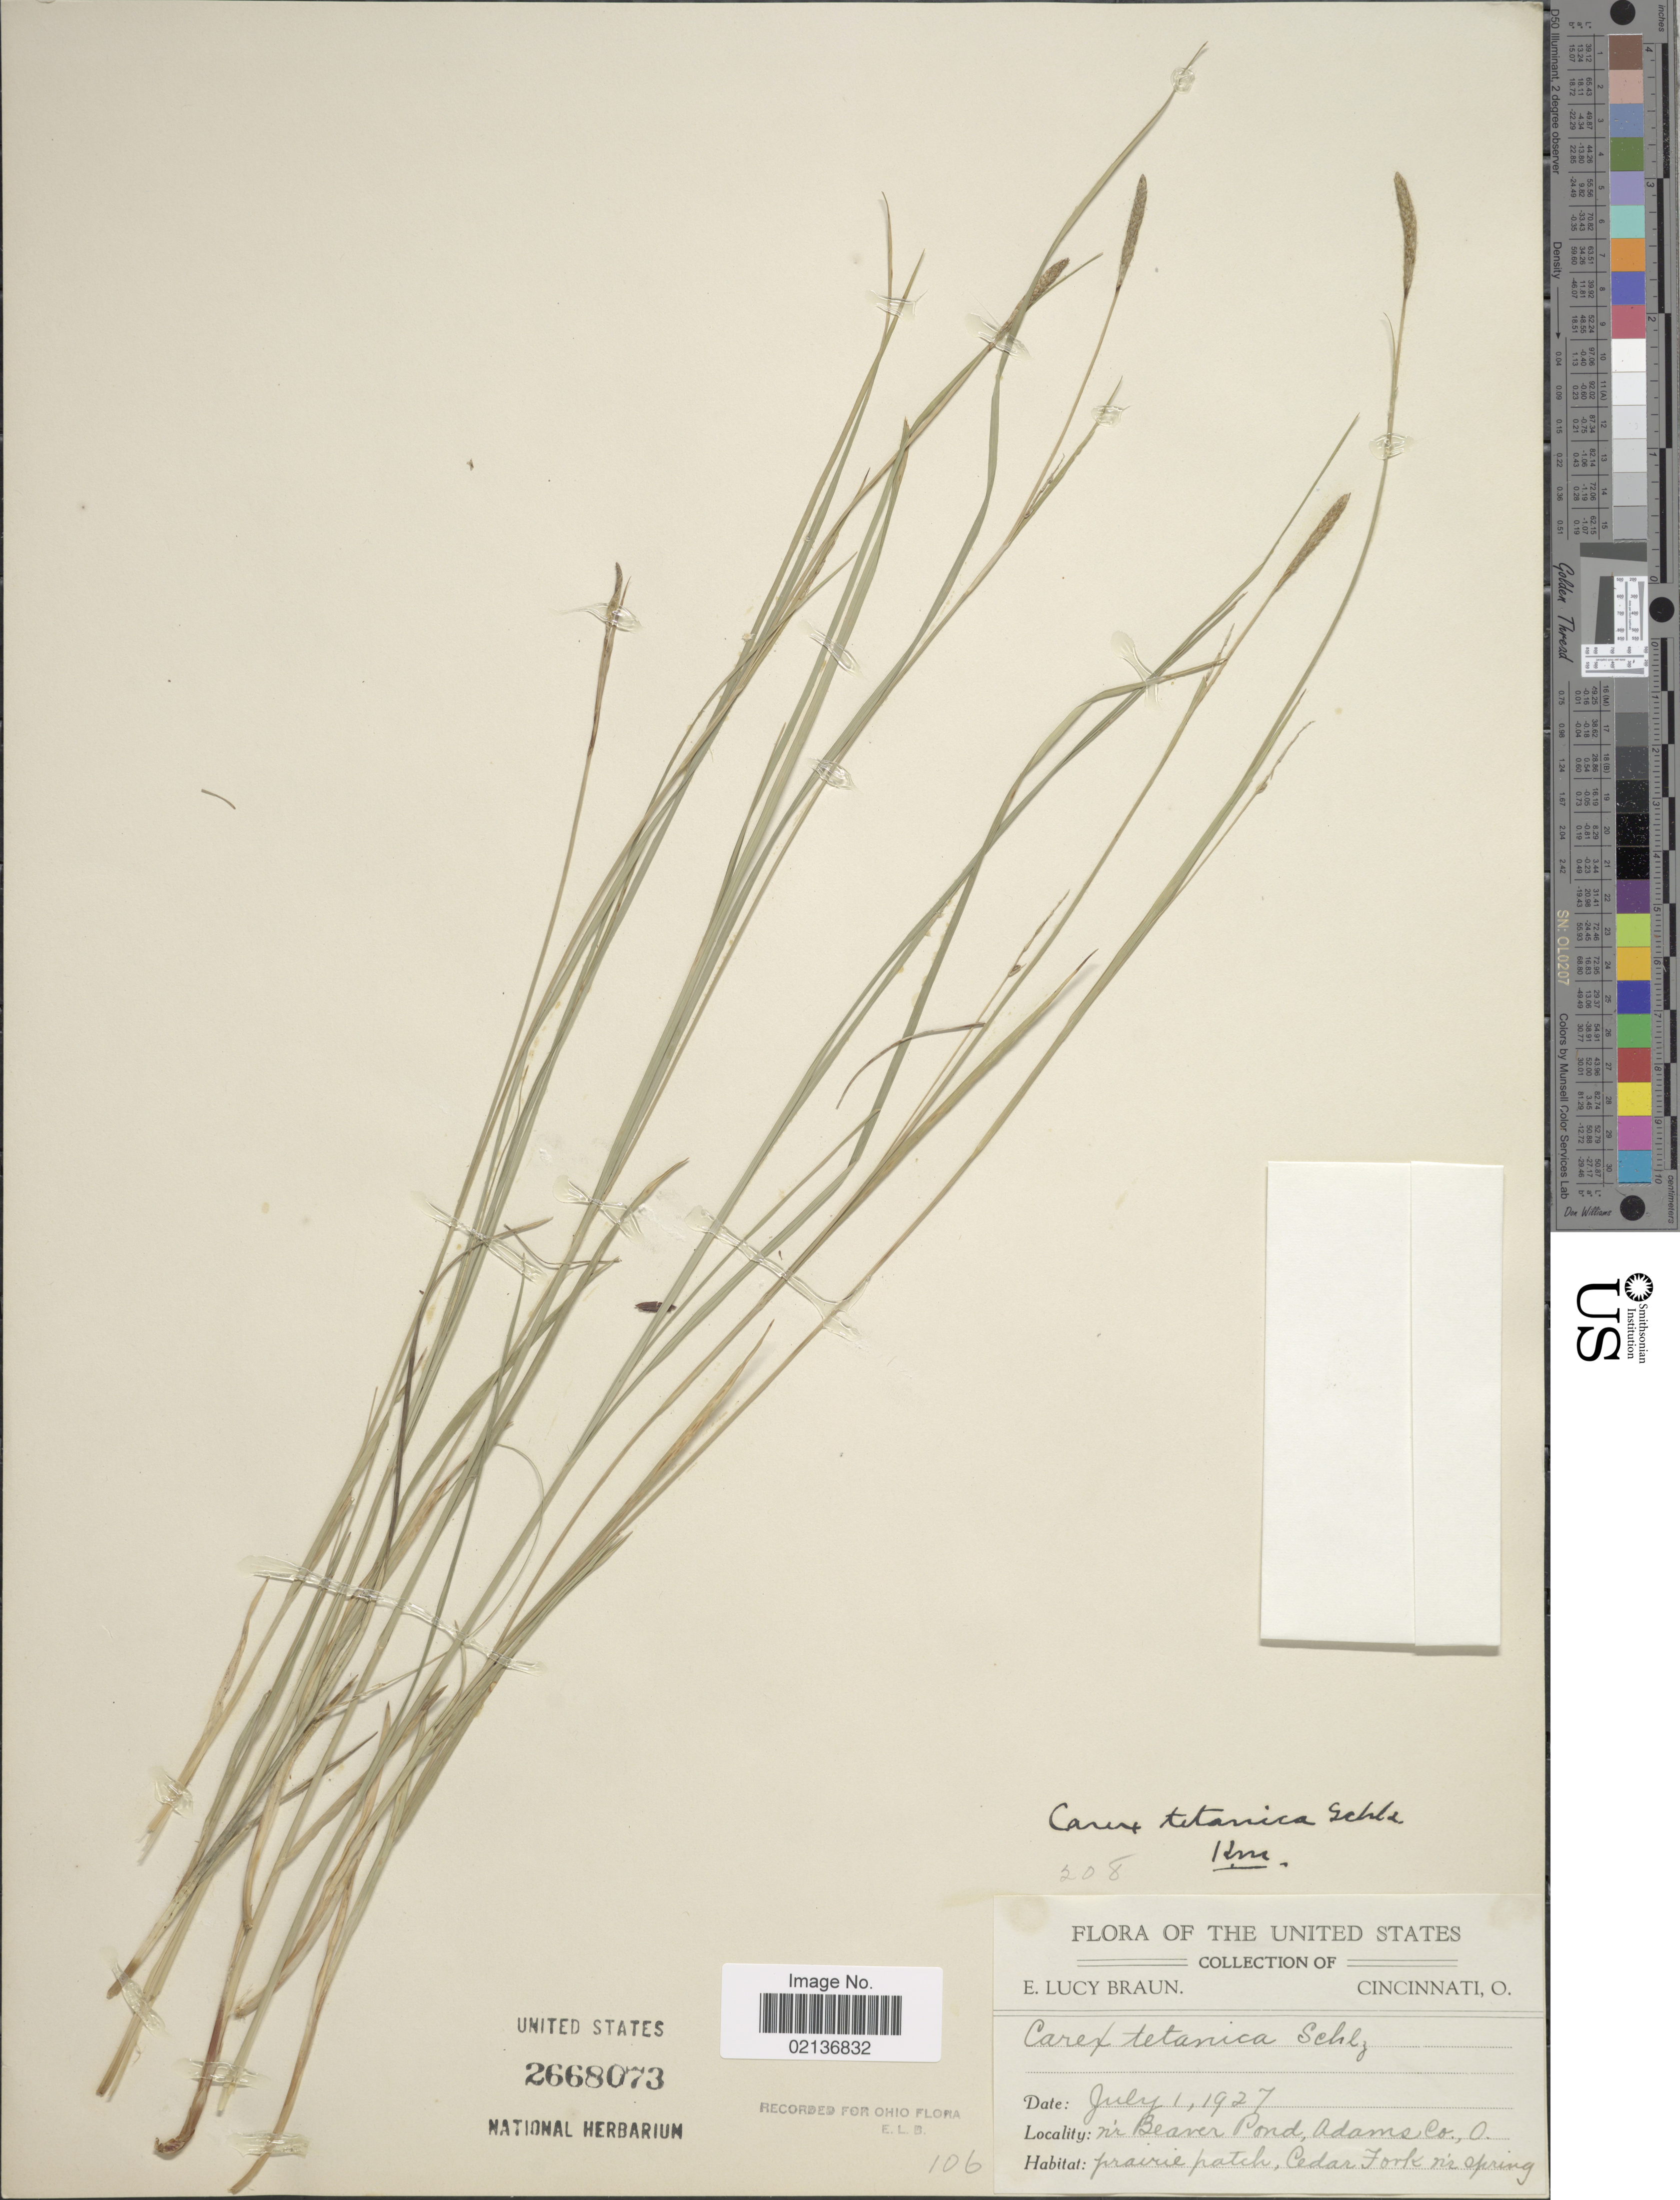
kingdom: Plantae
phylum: Tracheophyta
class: Liliopsida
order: Poales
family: Cyperaceae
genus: Carex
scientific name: Carex tetanica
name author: Schkuhr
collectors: E. L. Braun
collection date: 1927-07-01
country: United States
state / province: Ohio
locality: Near Beaver Pond, Adams Co., O., Cedar Fork near Spring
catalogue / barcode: US 2668073